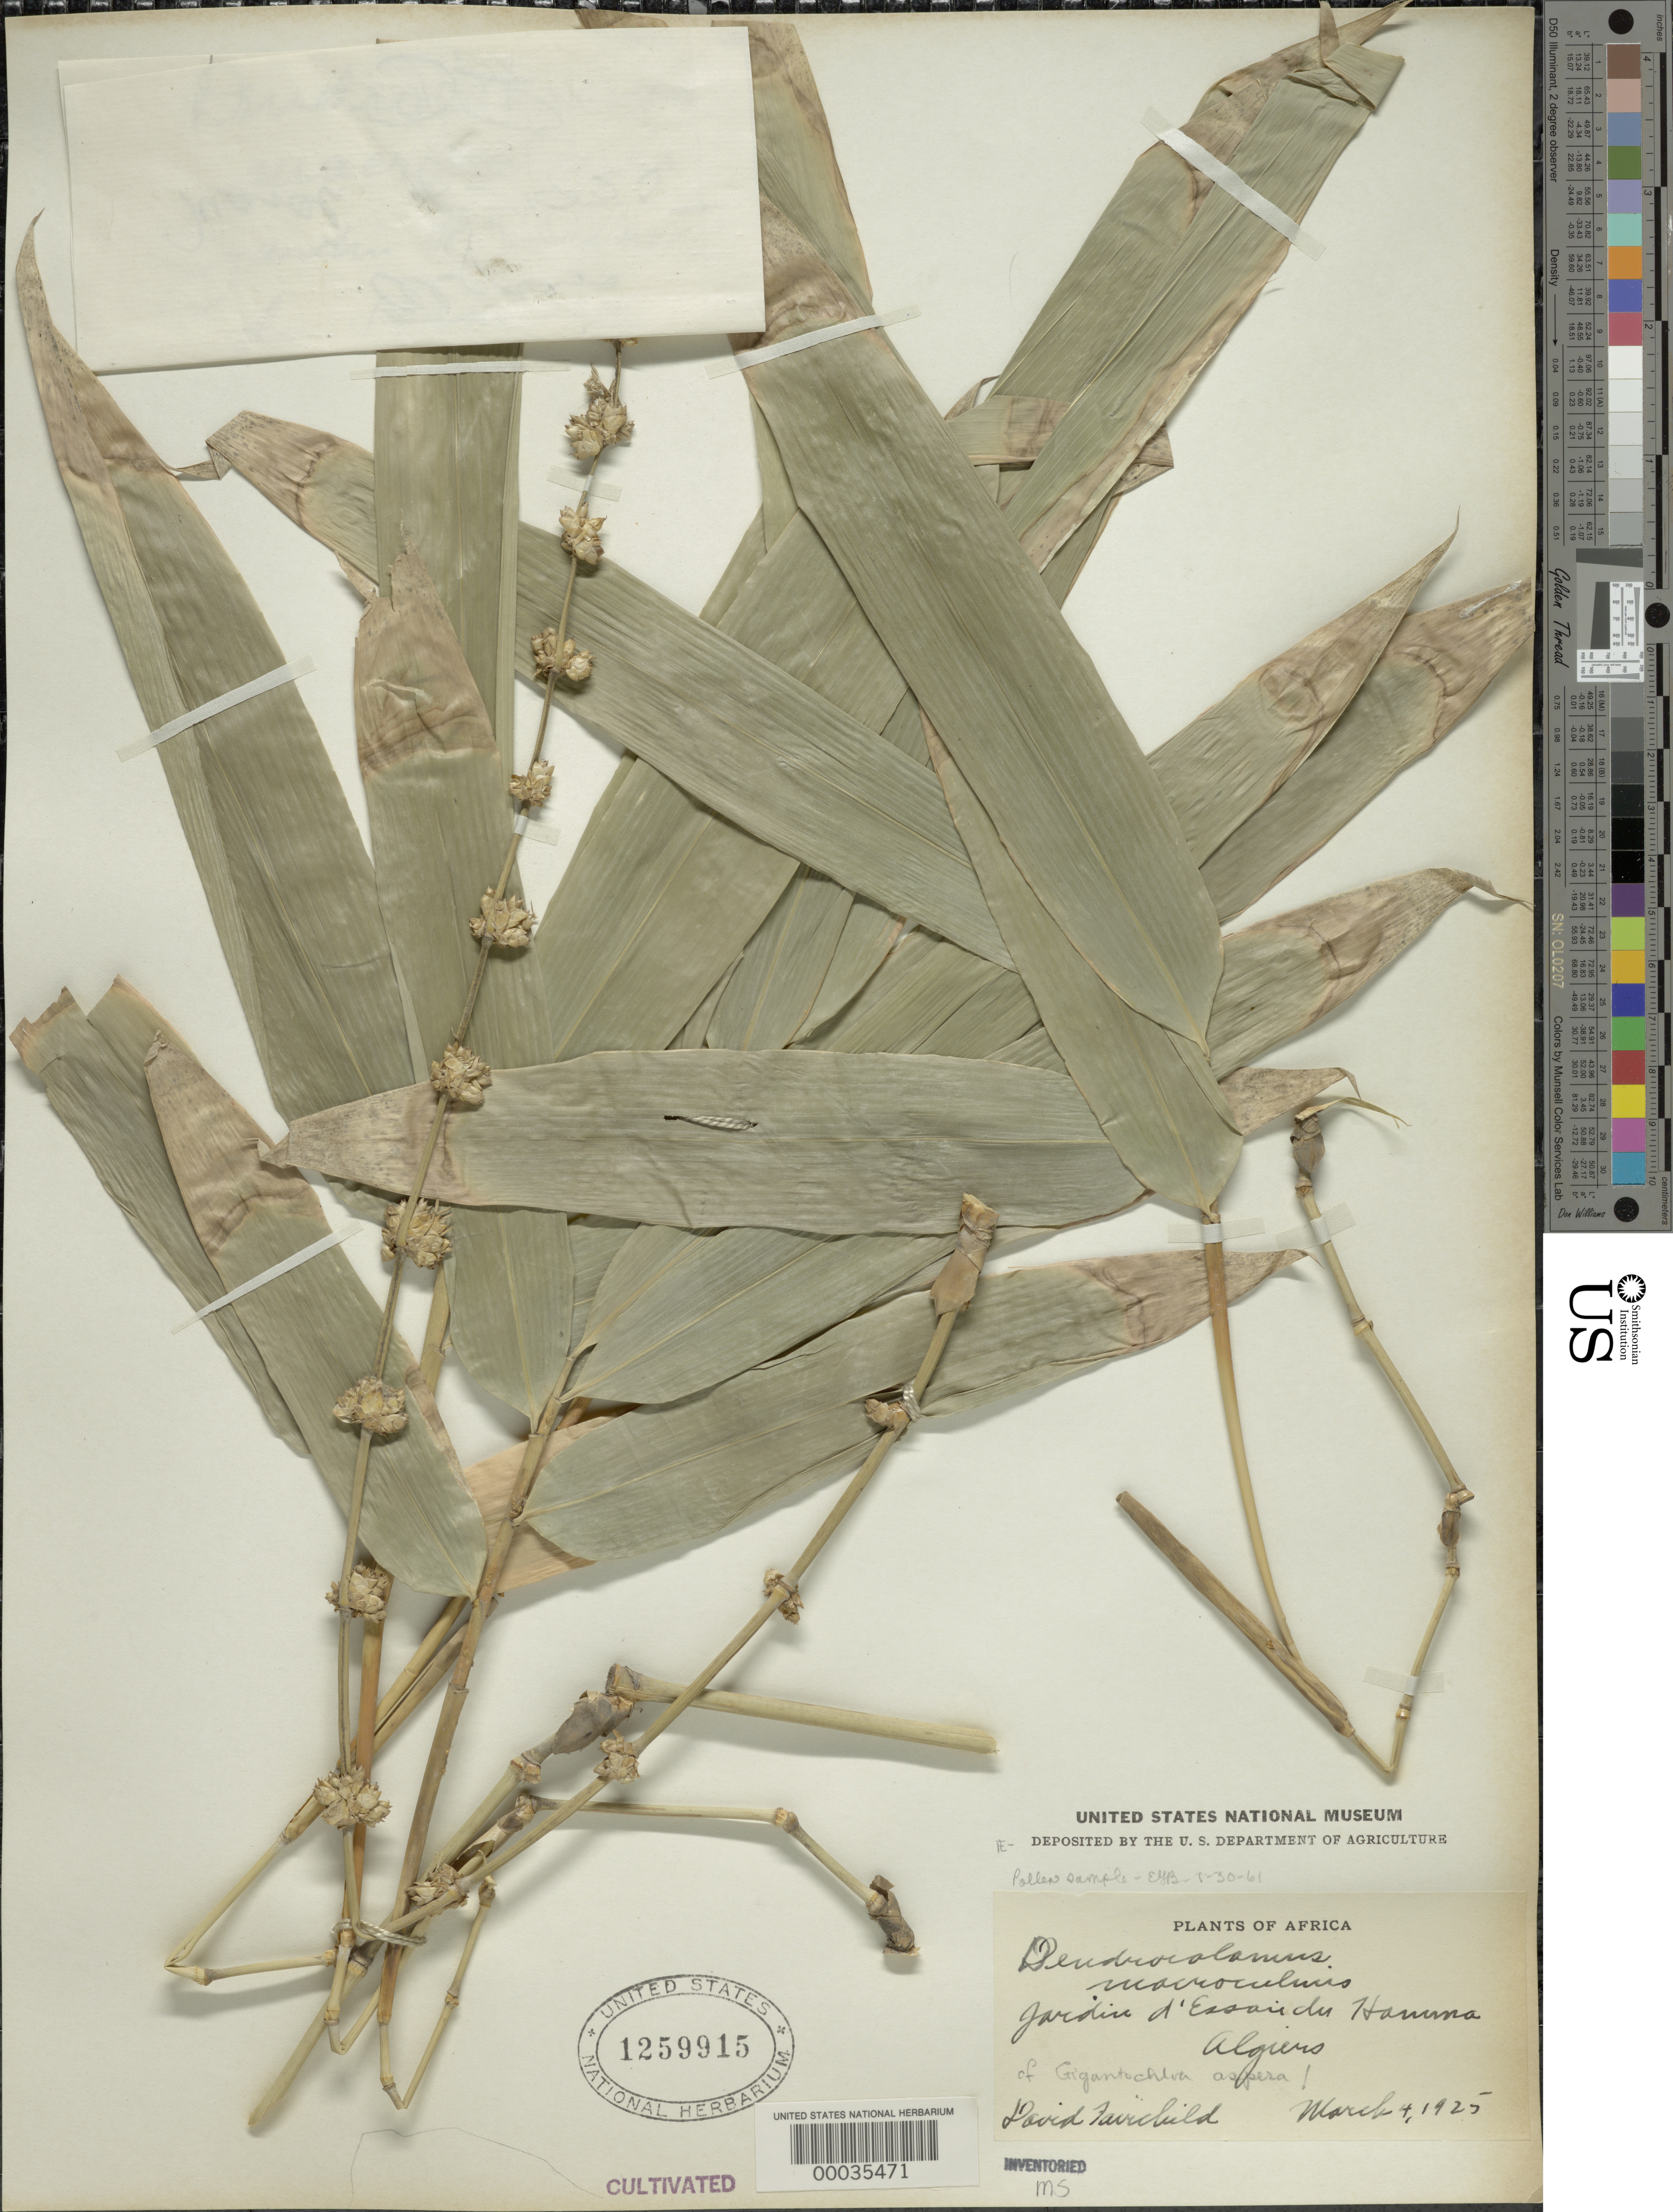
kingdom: Plantae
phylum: Tracheophyta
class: Liliopsida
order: Poales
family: Poaceae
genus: Dendrocalamus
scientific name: Dendrocalamus macroculmis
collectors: D. Fairchild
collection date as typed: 04 Mar 1925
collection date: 1925-03-04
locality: Jaridin d'essoiidu hanuna-algiers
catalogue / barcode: US 1259915